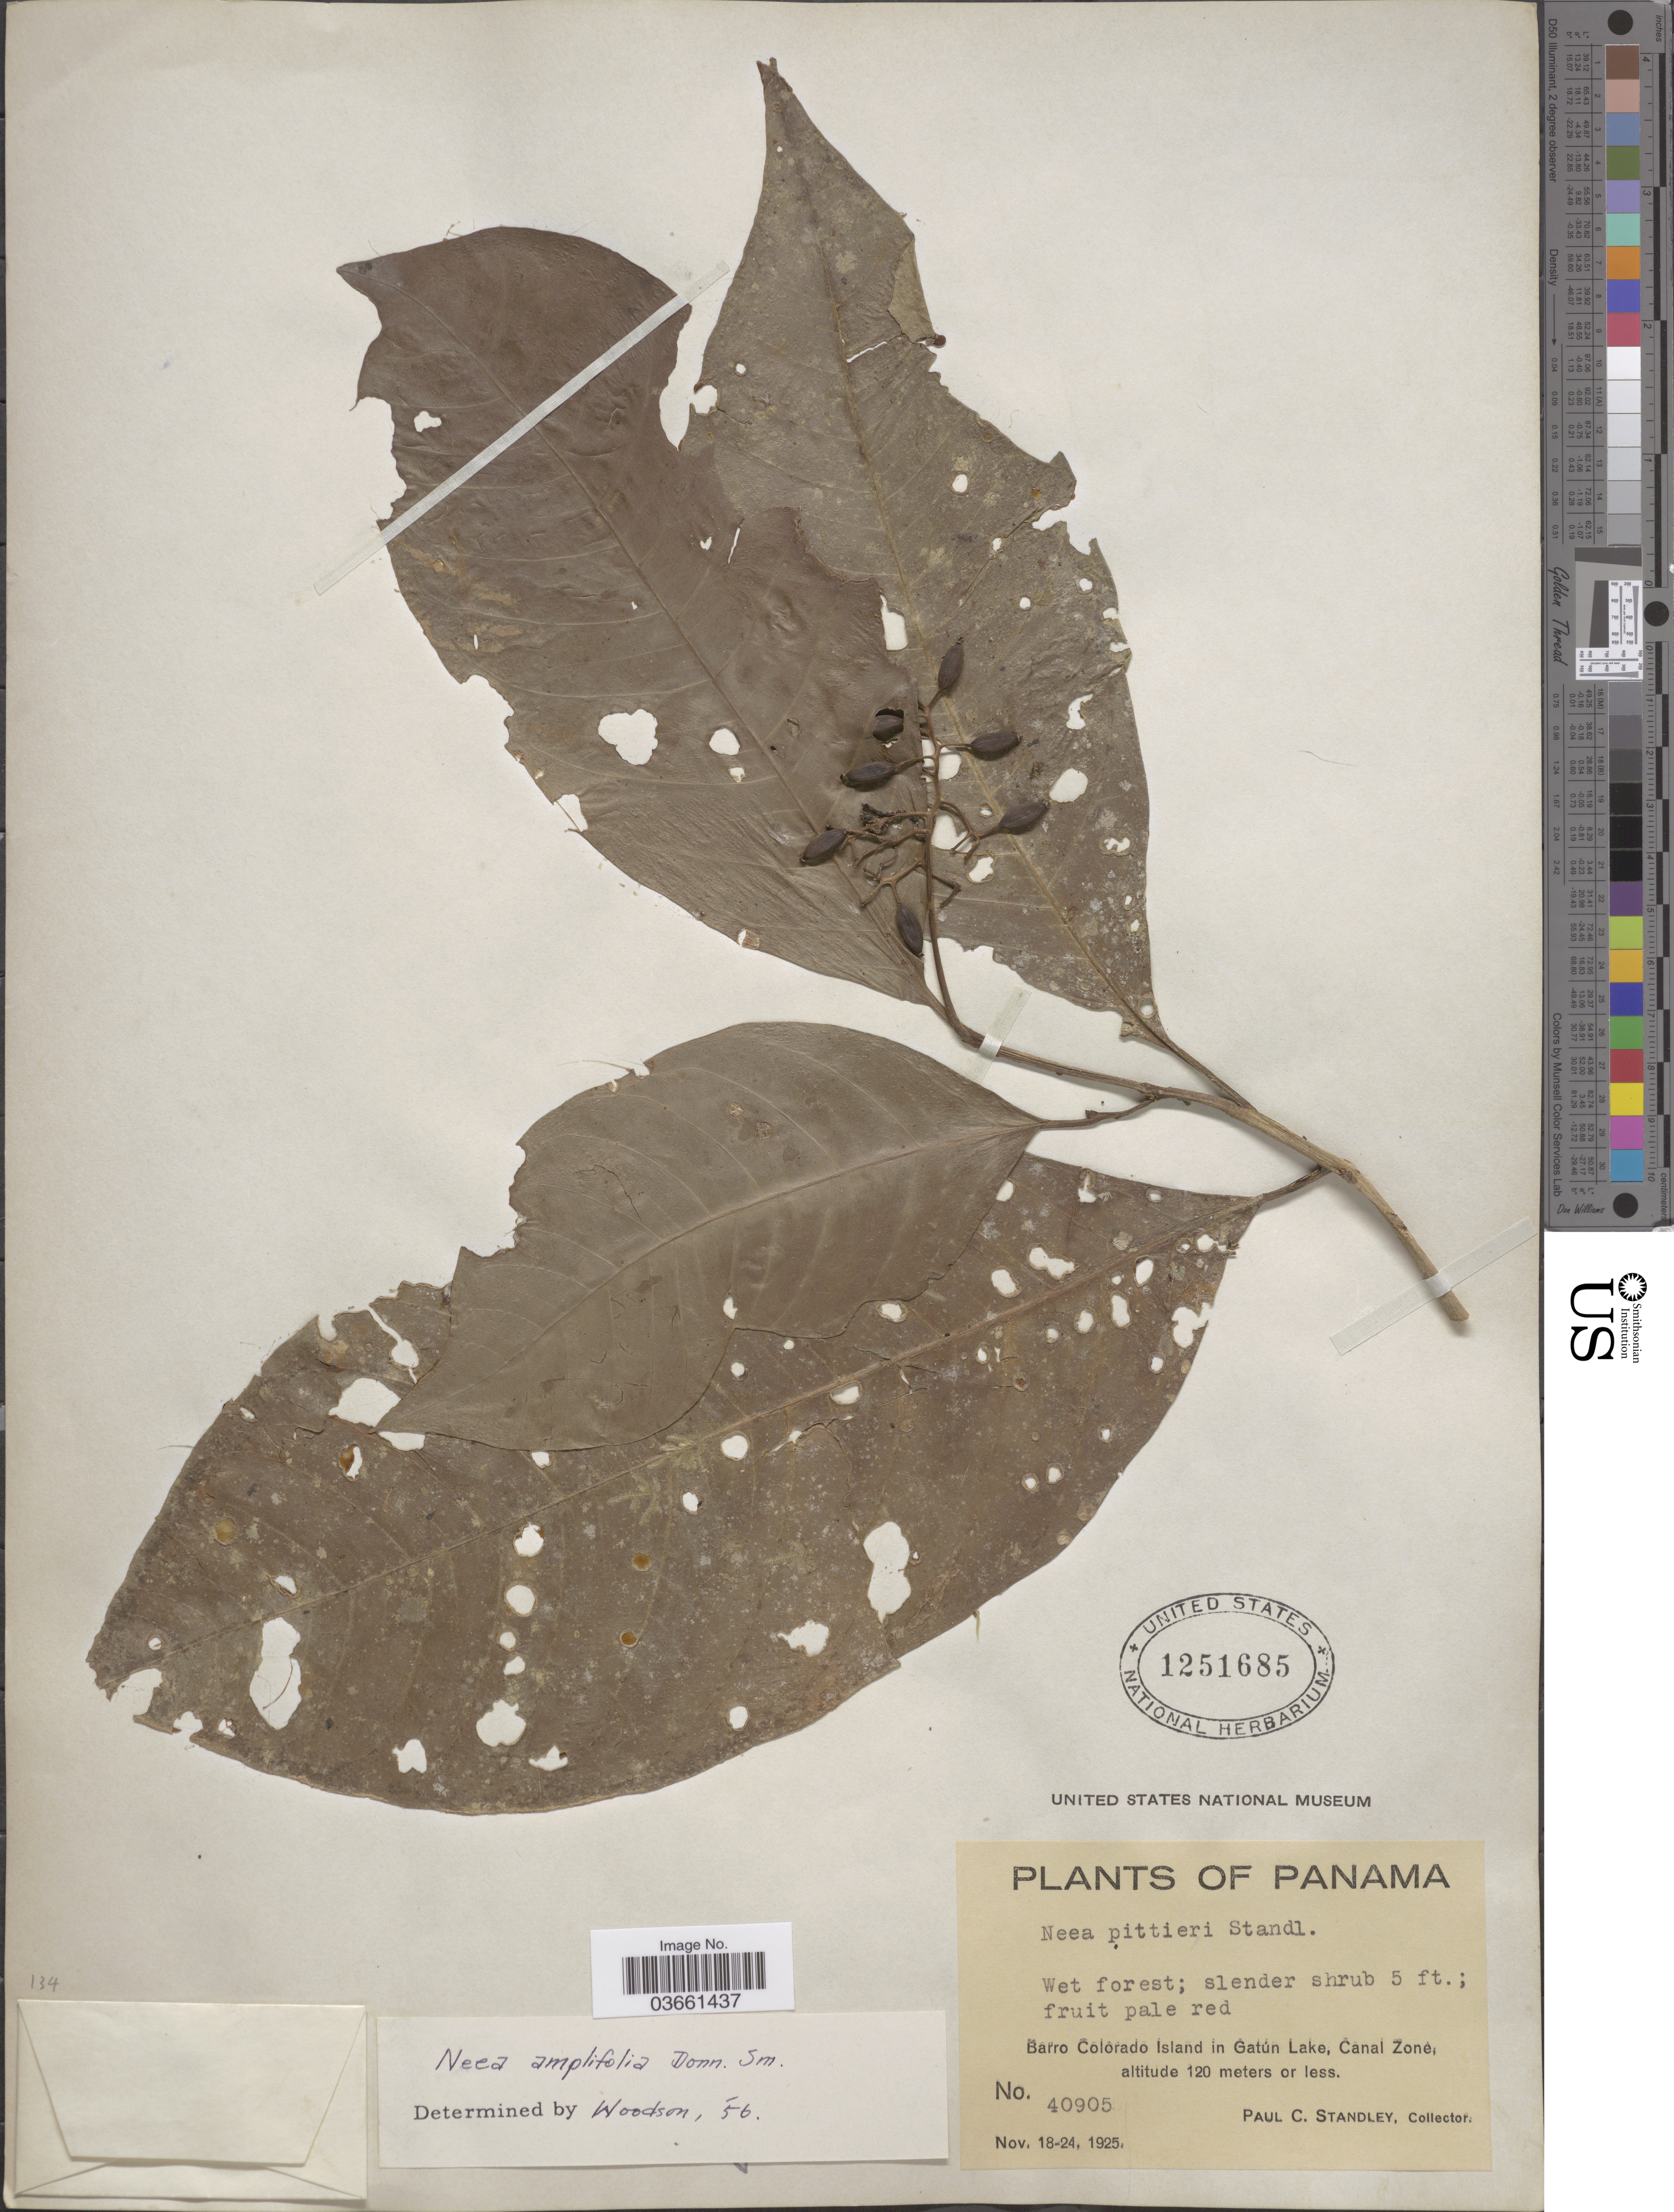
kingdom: Plantae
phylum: Tracheophyta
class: Magnoliopsida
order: Caryophyllales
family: Nyctaginaceae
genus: Neea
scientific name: Neea amplifolia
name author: Donn. Sm.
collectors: P. C. Standley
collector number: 40905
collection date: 1925-11-18/1925-11-24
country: Panama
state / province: Panamá Oeste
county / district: Canal Zone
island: Barro Colorado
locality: Barro Colorado Island in Gatún Lake, Canal Zone.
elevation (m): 120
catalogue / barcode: US 1251685